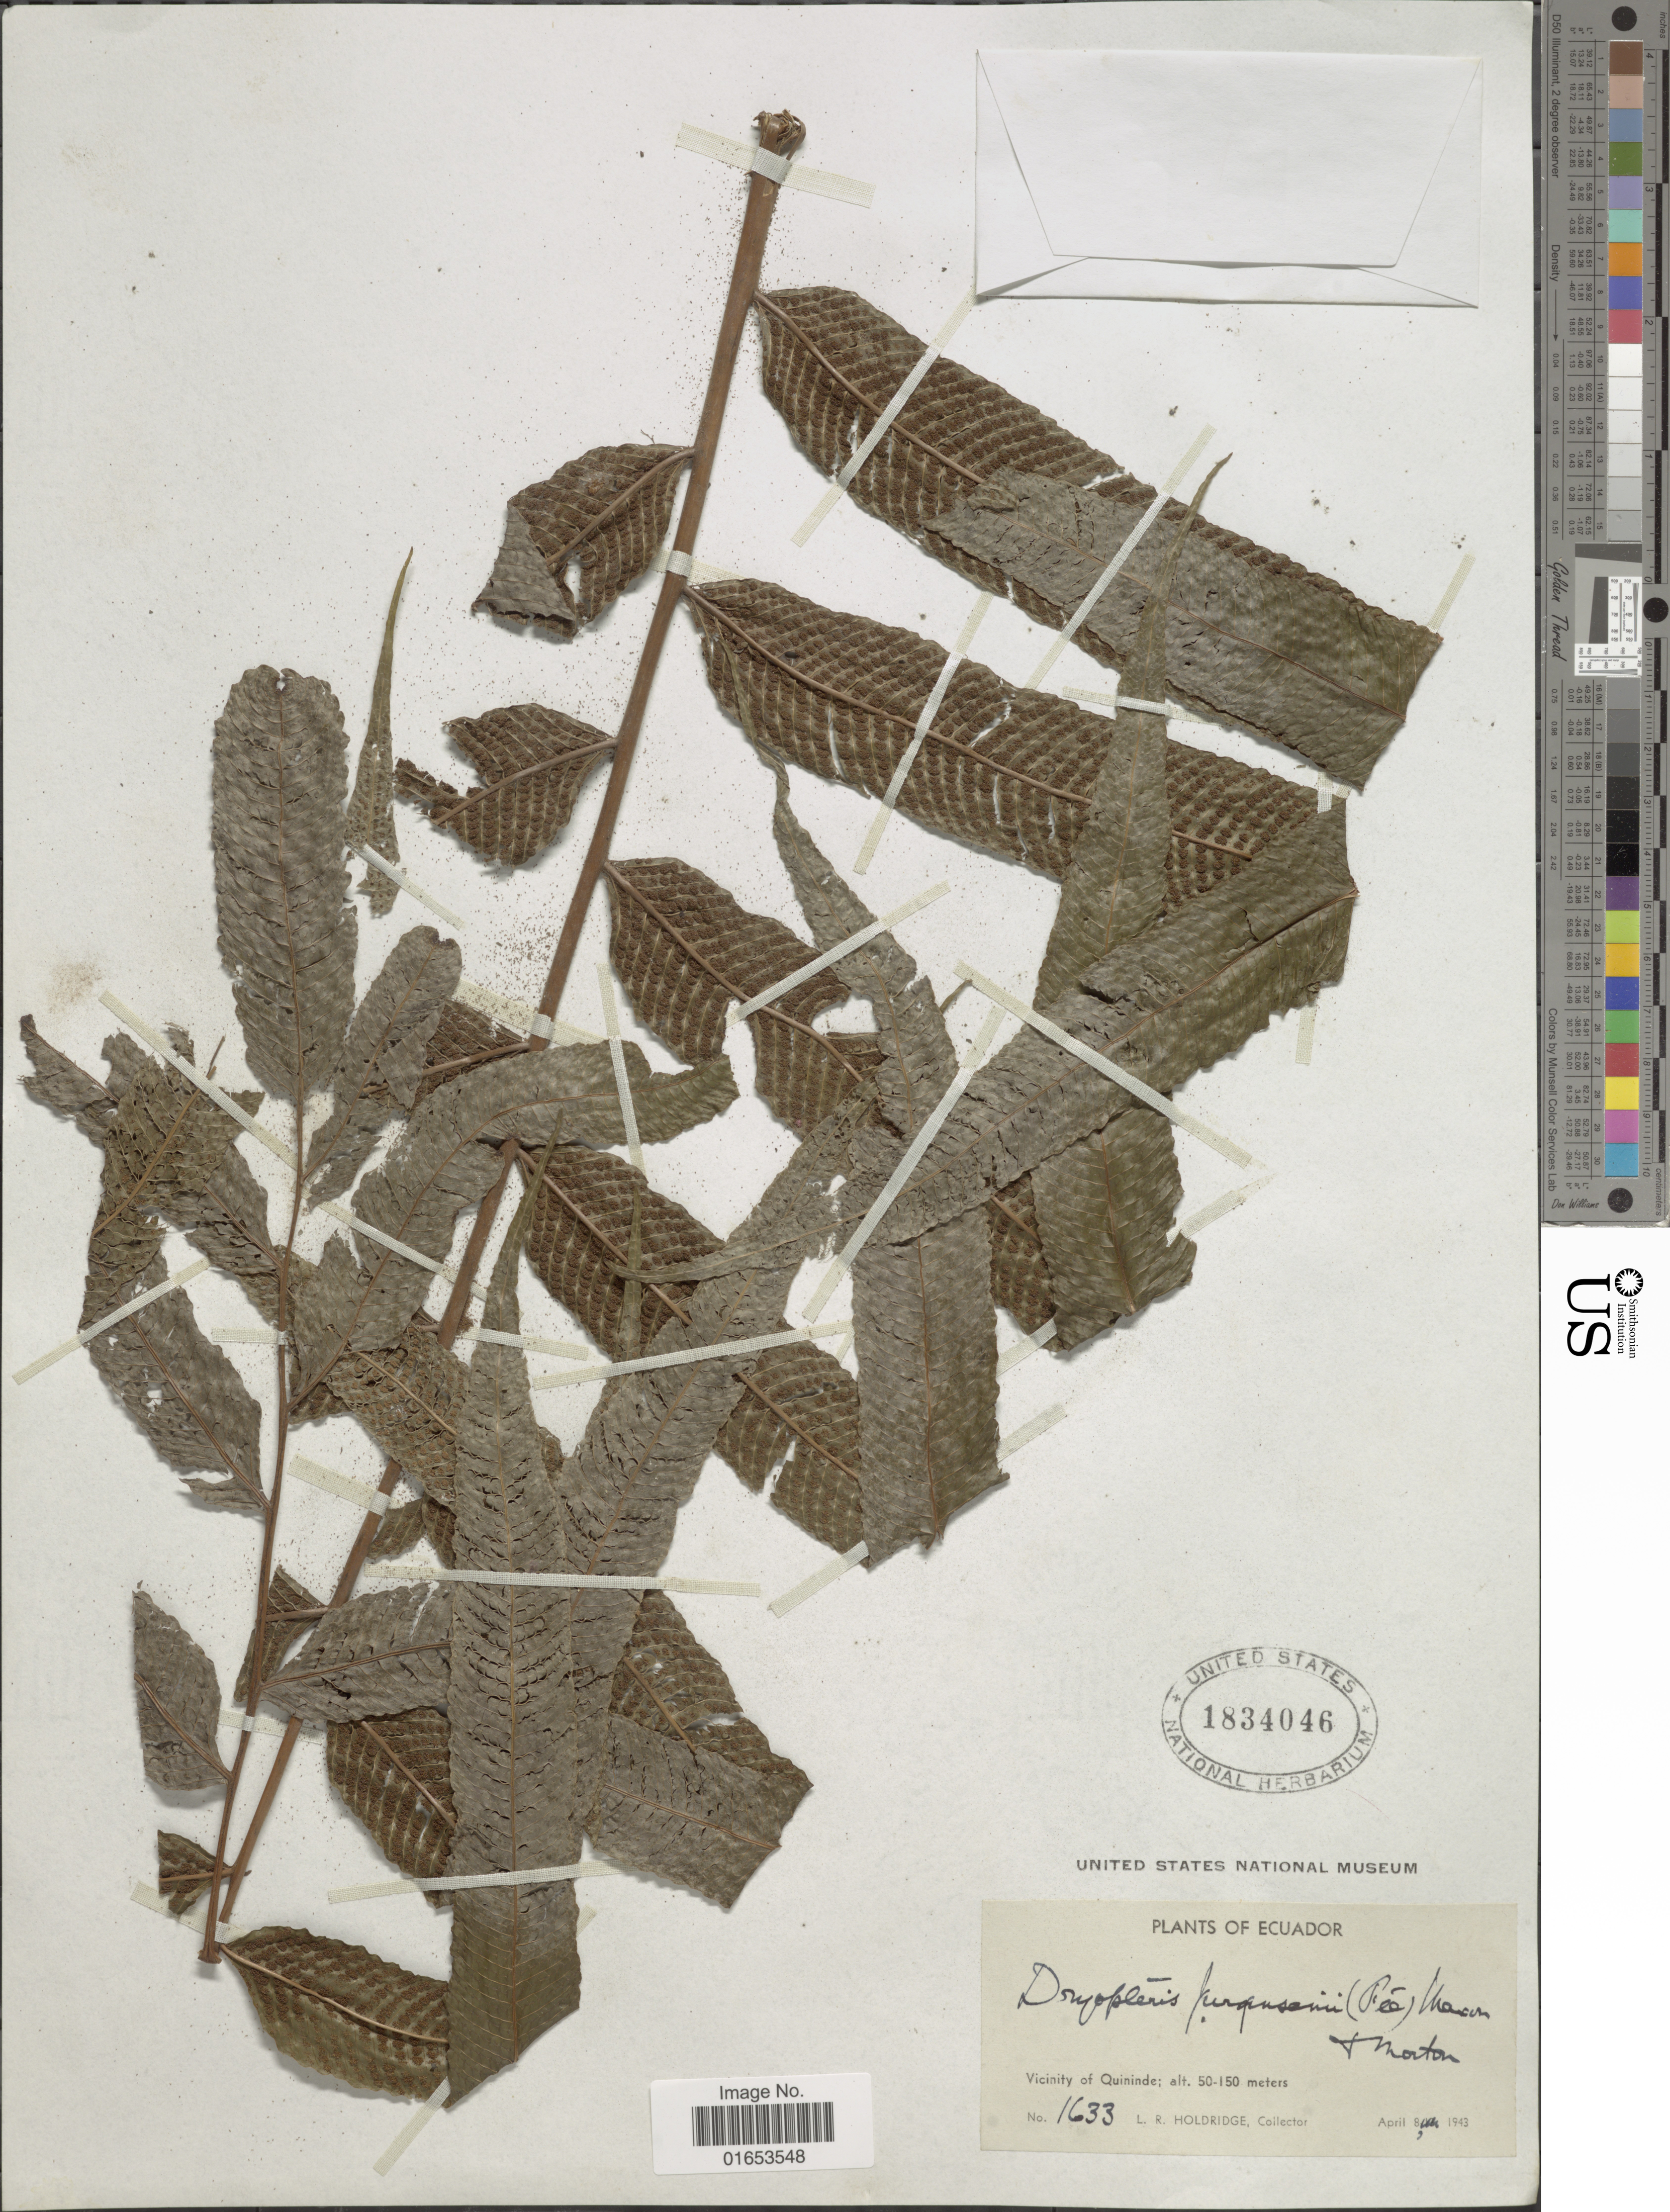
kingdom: Plantae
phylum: Tracheophyta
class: Polypodiopsida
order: Polypodiales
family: Thelypteridaceae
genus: Meniscium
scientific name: Meniscium falcatum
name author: Liebm.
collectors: L. Holdridge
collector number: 1633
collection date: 1943-04-08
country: Ecuador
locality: Vicinity of Quininde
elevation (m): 50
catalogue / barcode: US 1834046